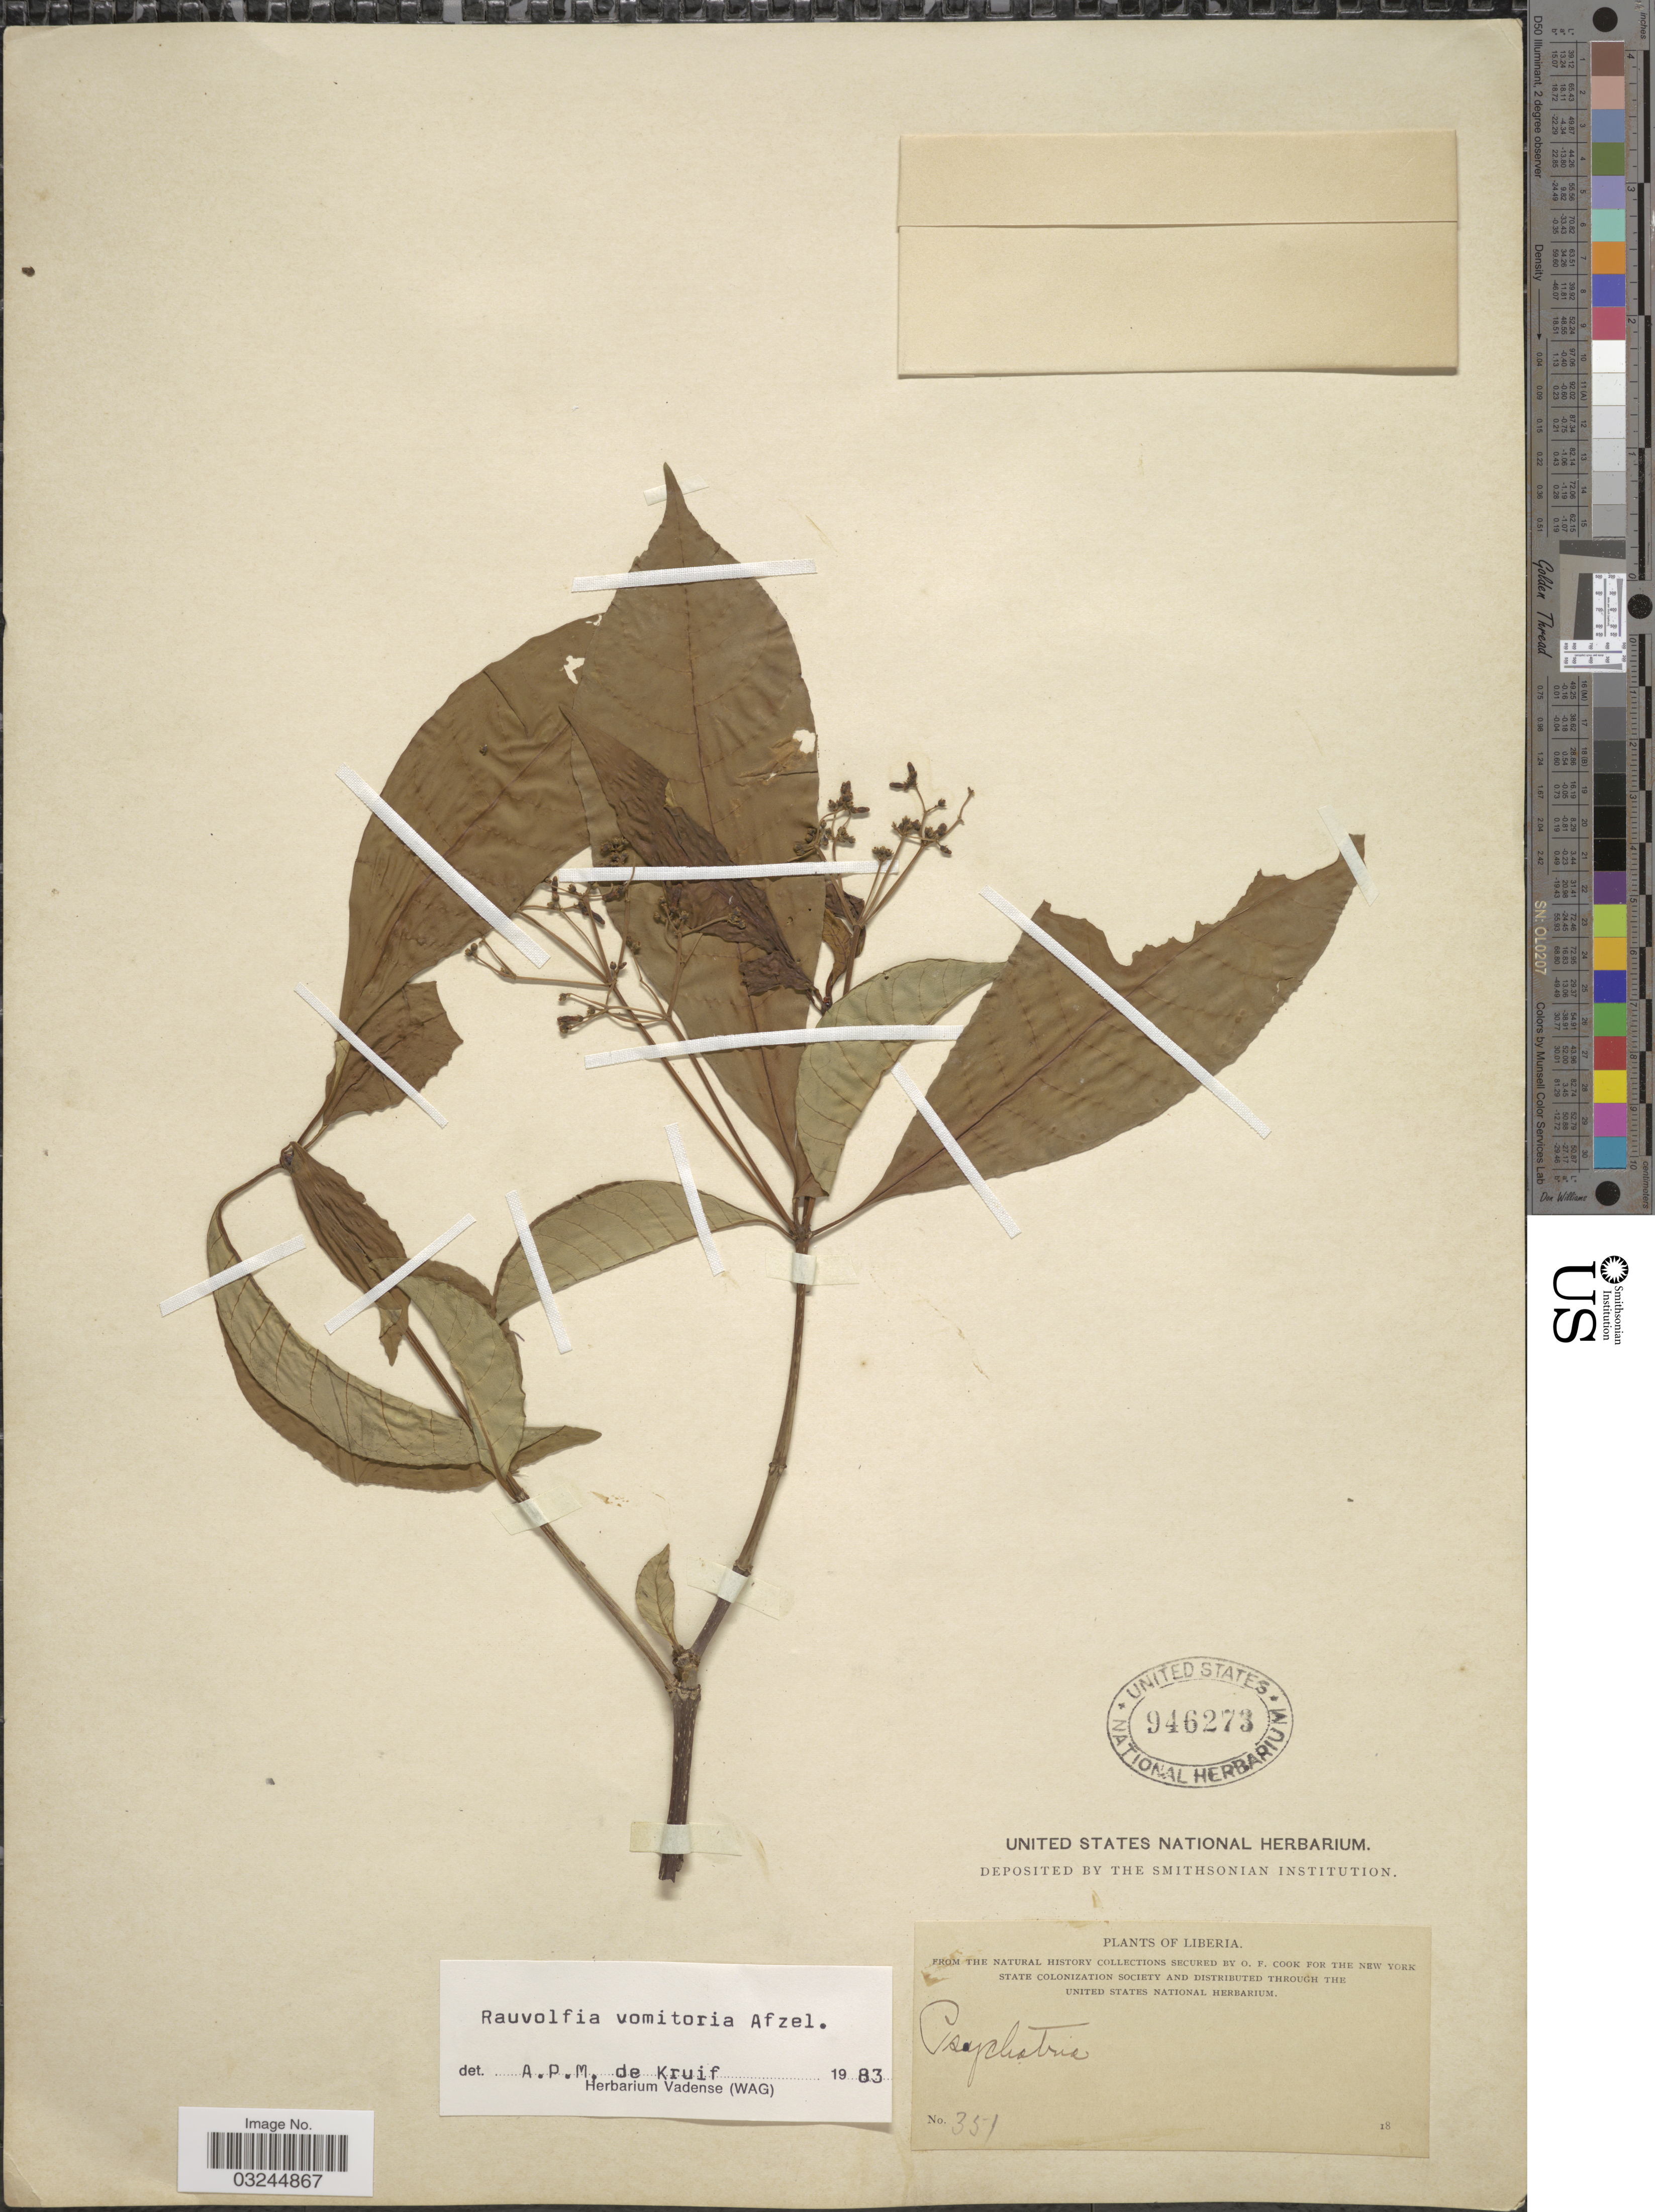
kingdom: Plantae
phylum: Tracheophyta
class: Magnoliopsida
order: Gentianales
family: Apocynaceae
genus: Rauvolfia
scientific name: Rauvolfia vomitoria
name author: Afzel.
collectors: ex herb. United States National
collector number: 351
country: Liberia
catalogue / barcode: US 946273